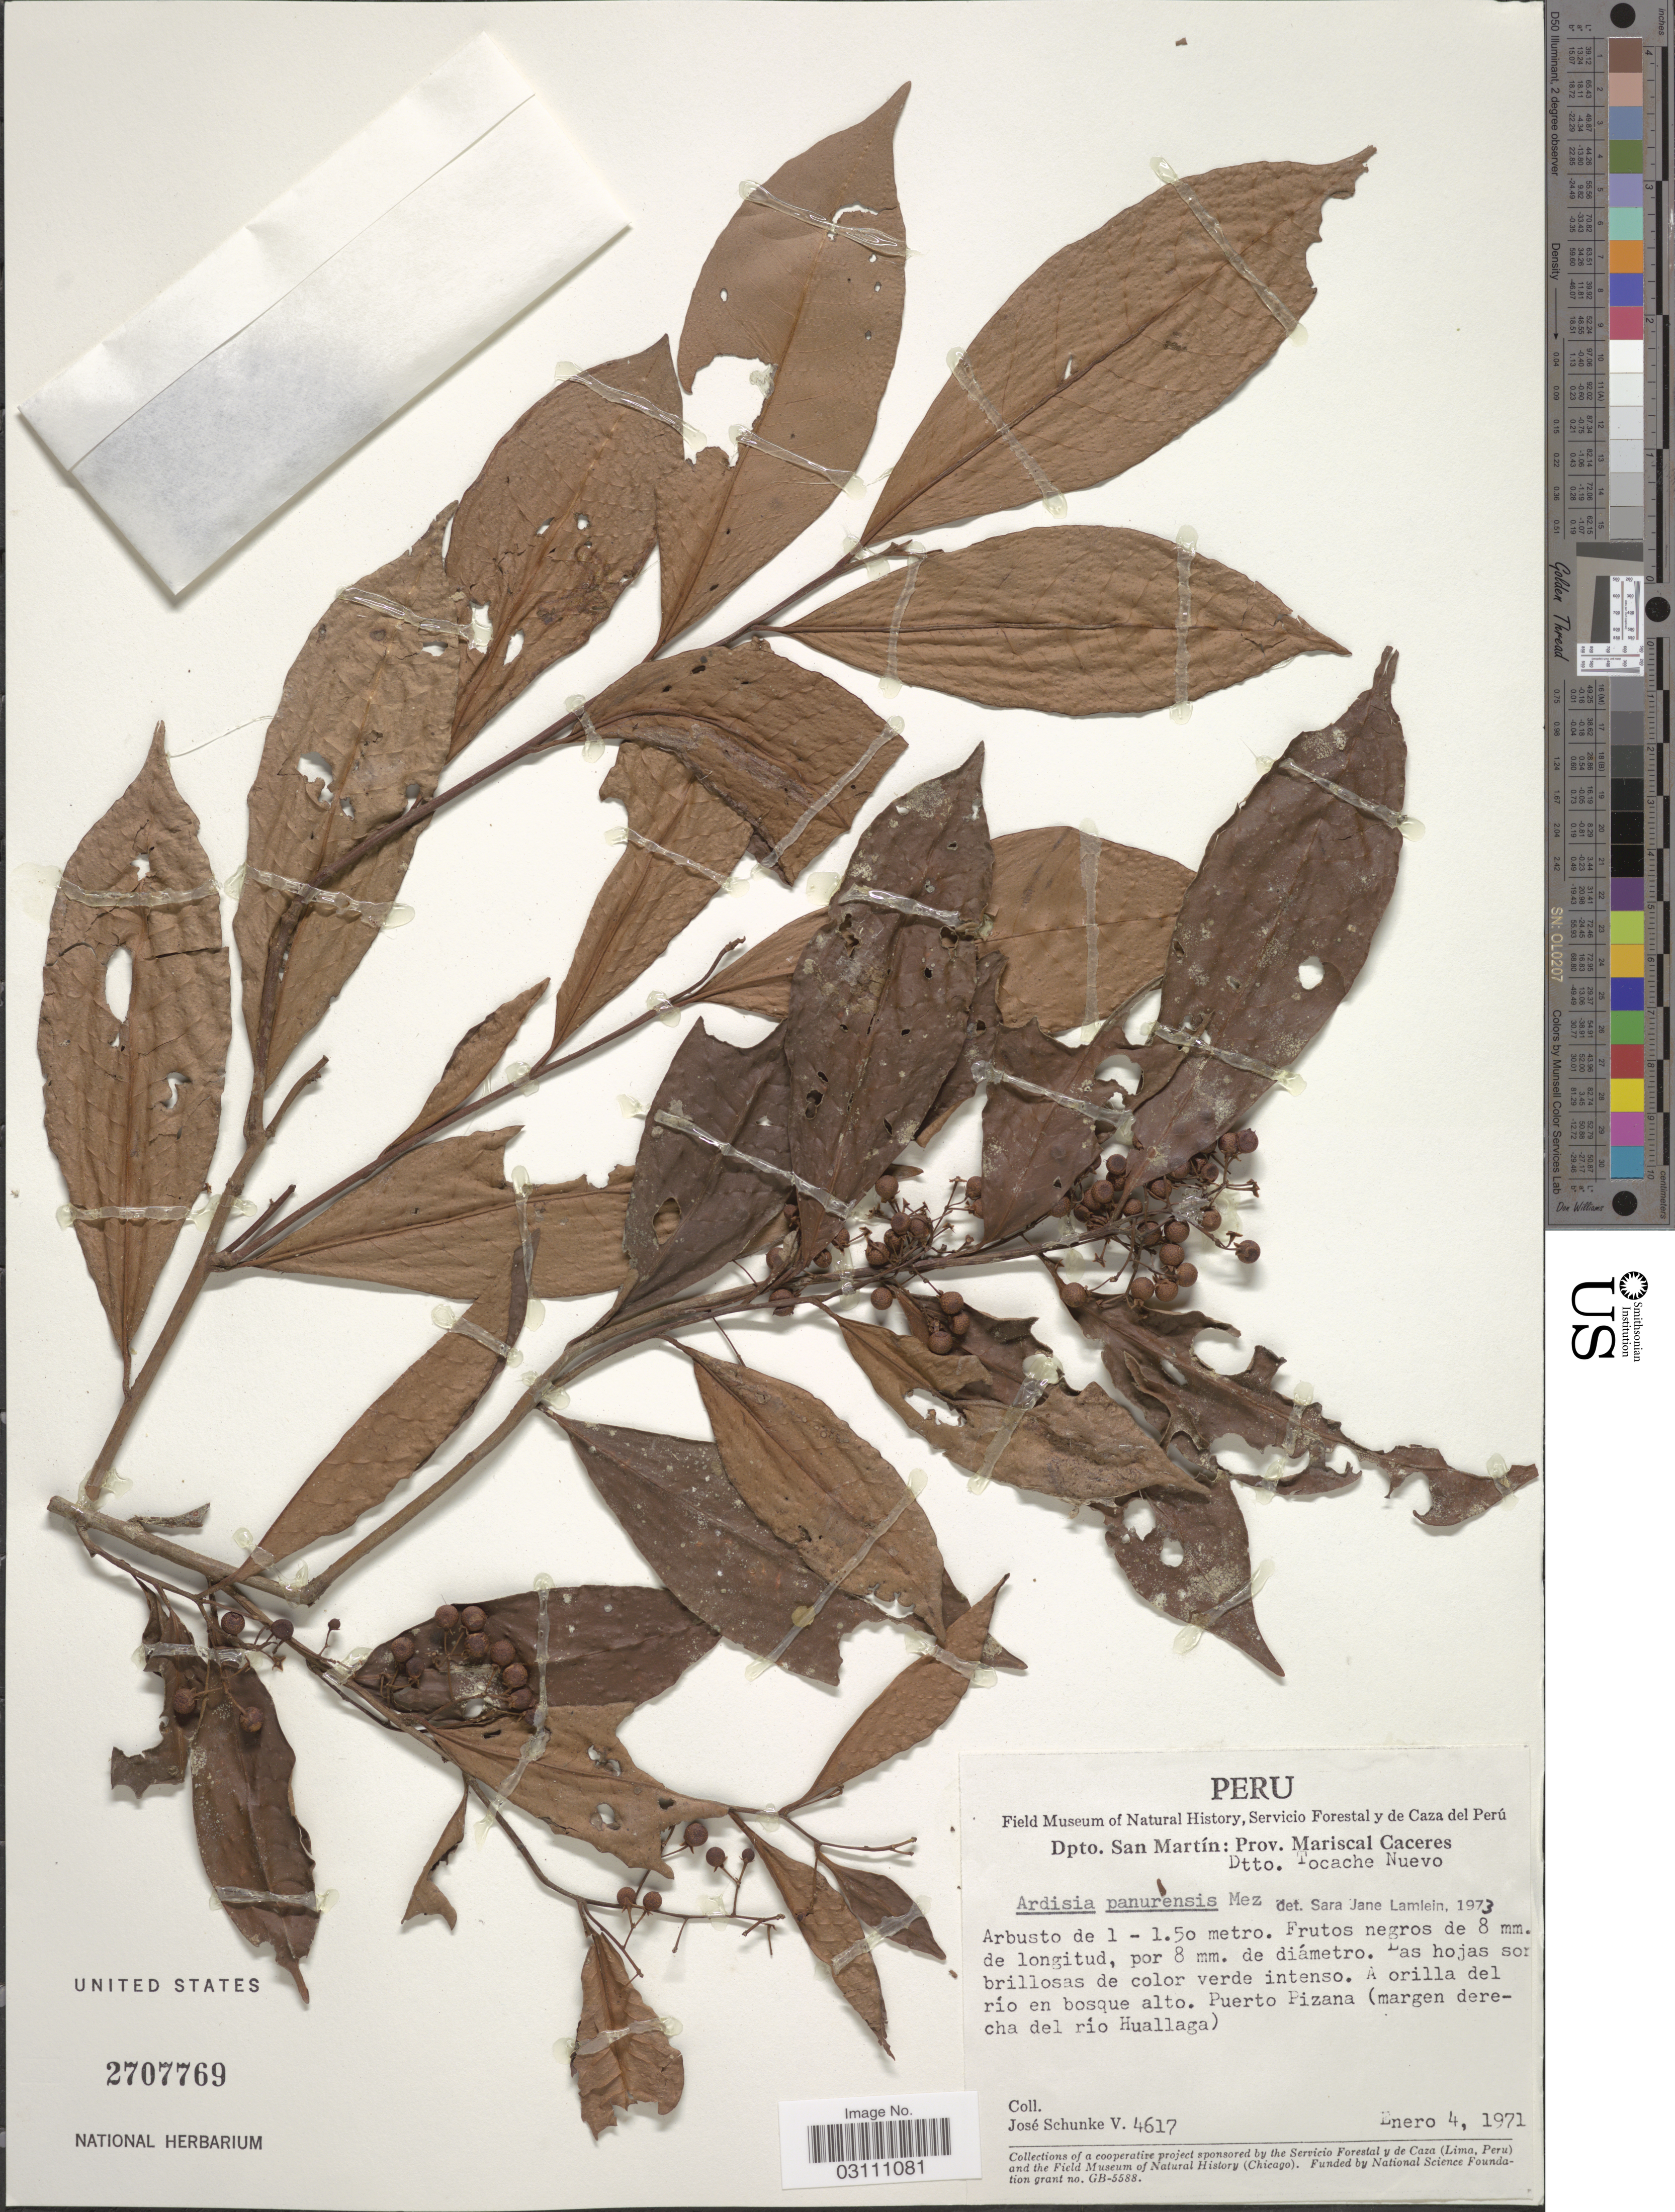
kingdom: Plantae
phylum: Tracheophyta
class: Magnoliopsida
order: Ericales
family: Primulaceae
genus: Ardisia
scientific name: Ardisia panurensis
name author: Mez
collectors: J. Schunke Vigo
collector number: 4617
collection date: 1971-01-04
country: Peru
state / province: San Martín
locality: Dpto. San Martín: Prov. Mariscal Caceres. Dtto. Tocache Nuevo. Puerto Pizana (margen derecha del río Huallaga).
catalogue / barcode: US 2707769